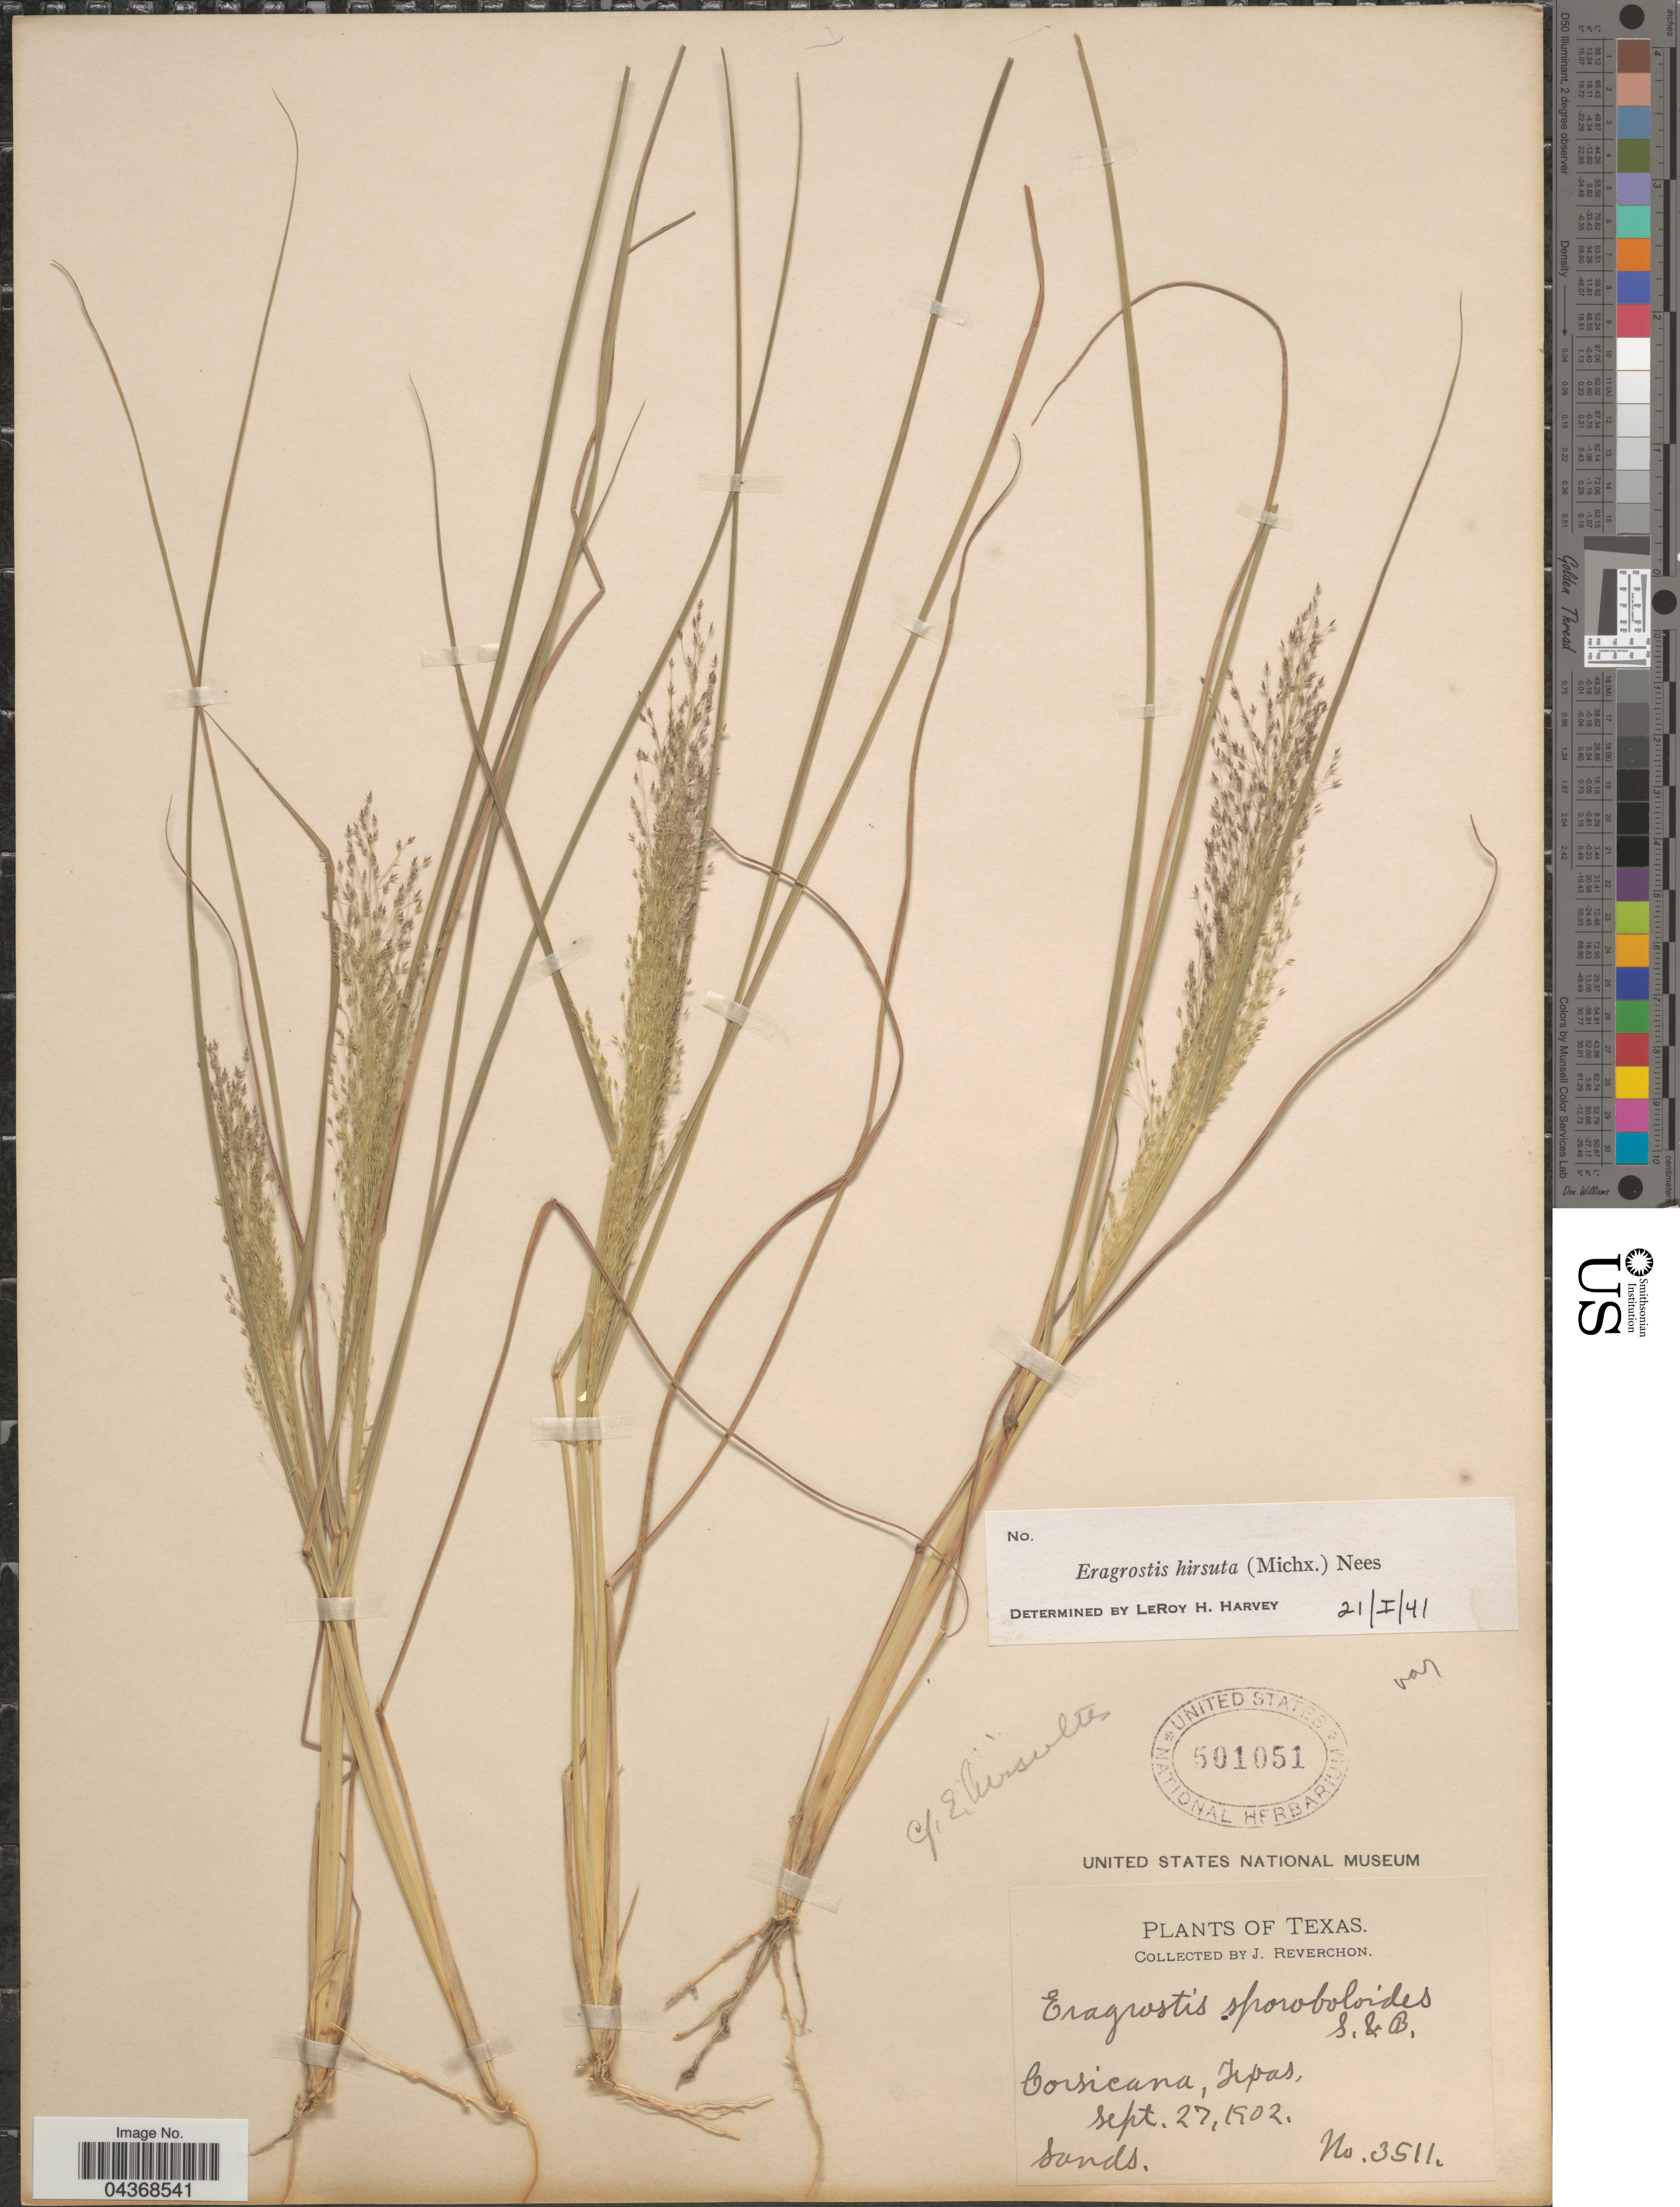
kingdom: Plantae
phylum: Tracheophyta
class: Liliopsida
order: Poales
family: Poaceae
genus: Eragrostis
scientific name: Eragrostis hirsuta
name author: (Michx.) Nees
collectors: J. Reverchon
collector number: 3511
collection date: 1902-09-27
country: United States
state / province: Texas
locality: Corsicana.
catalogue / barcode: US 501051